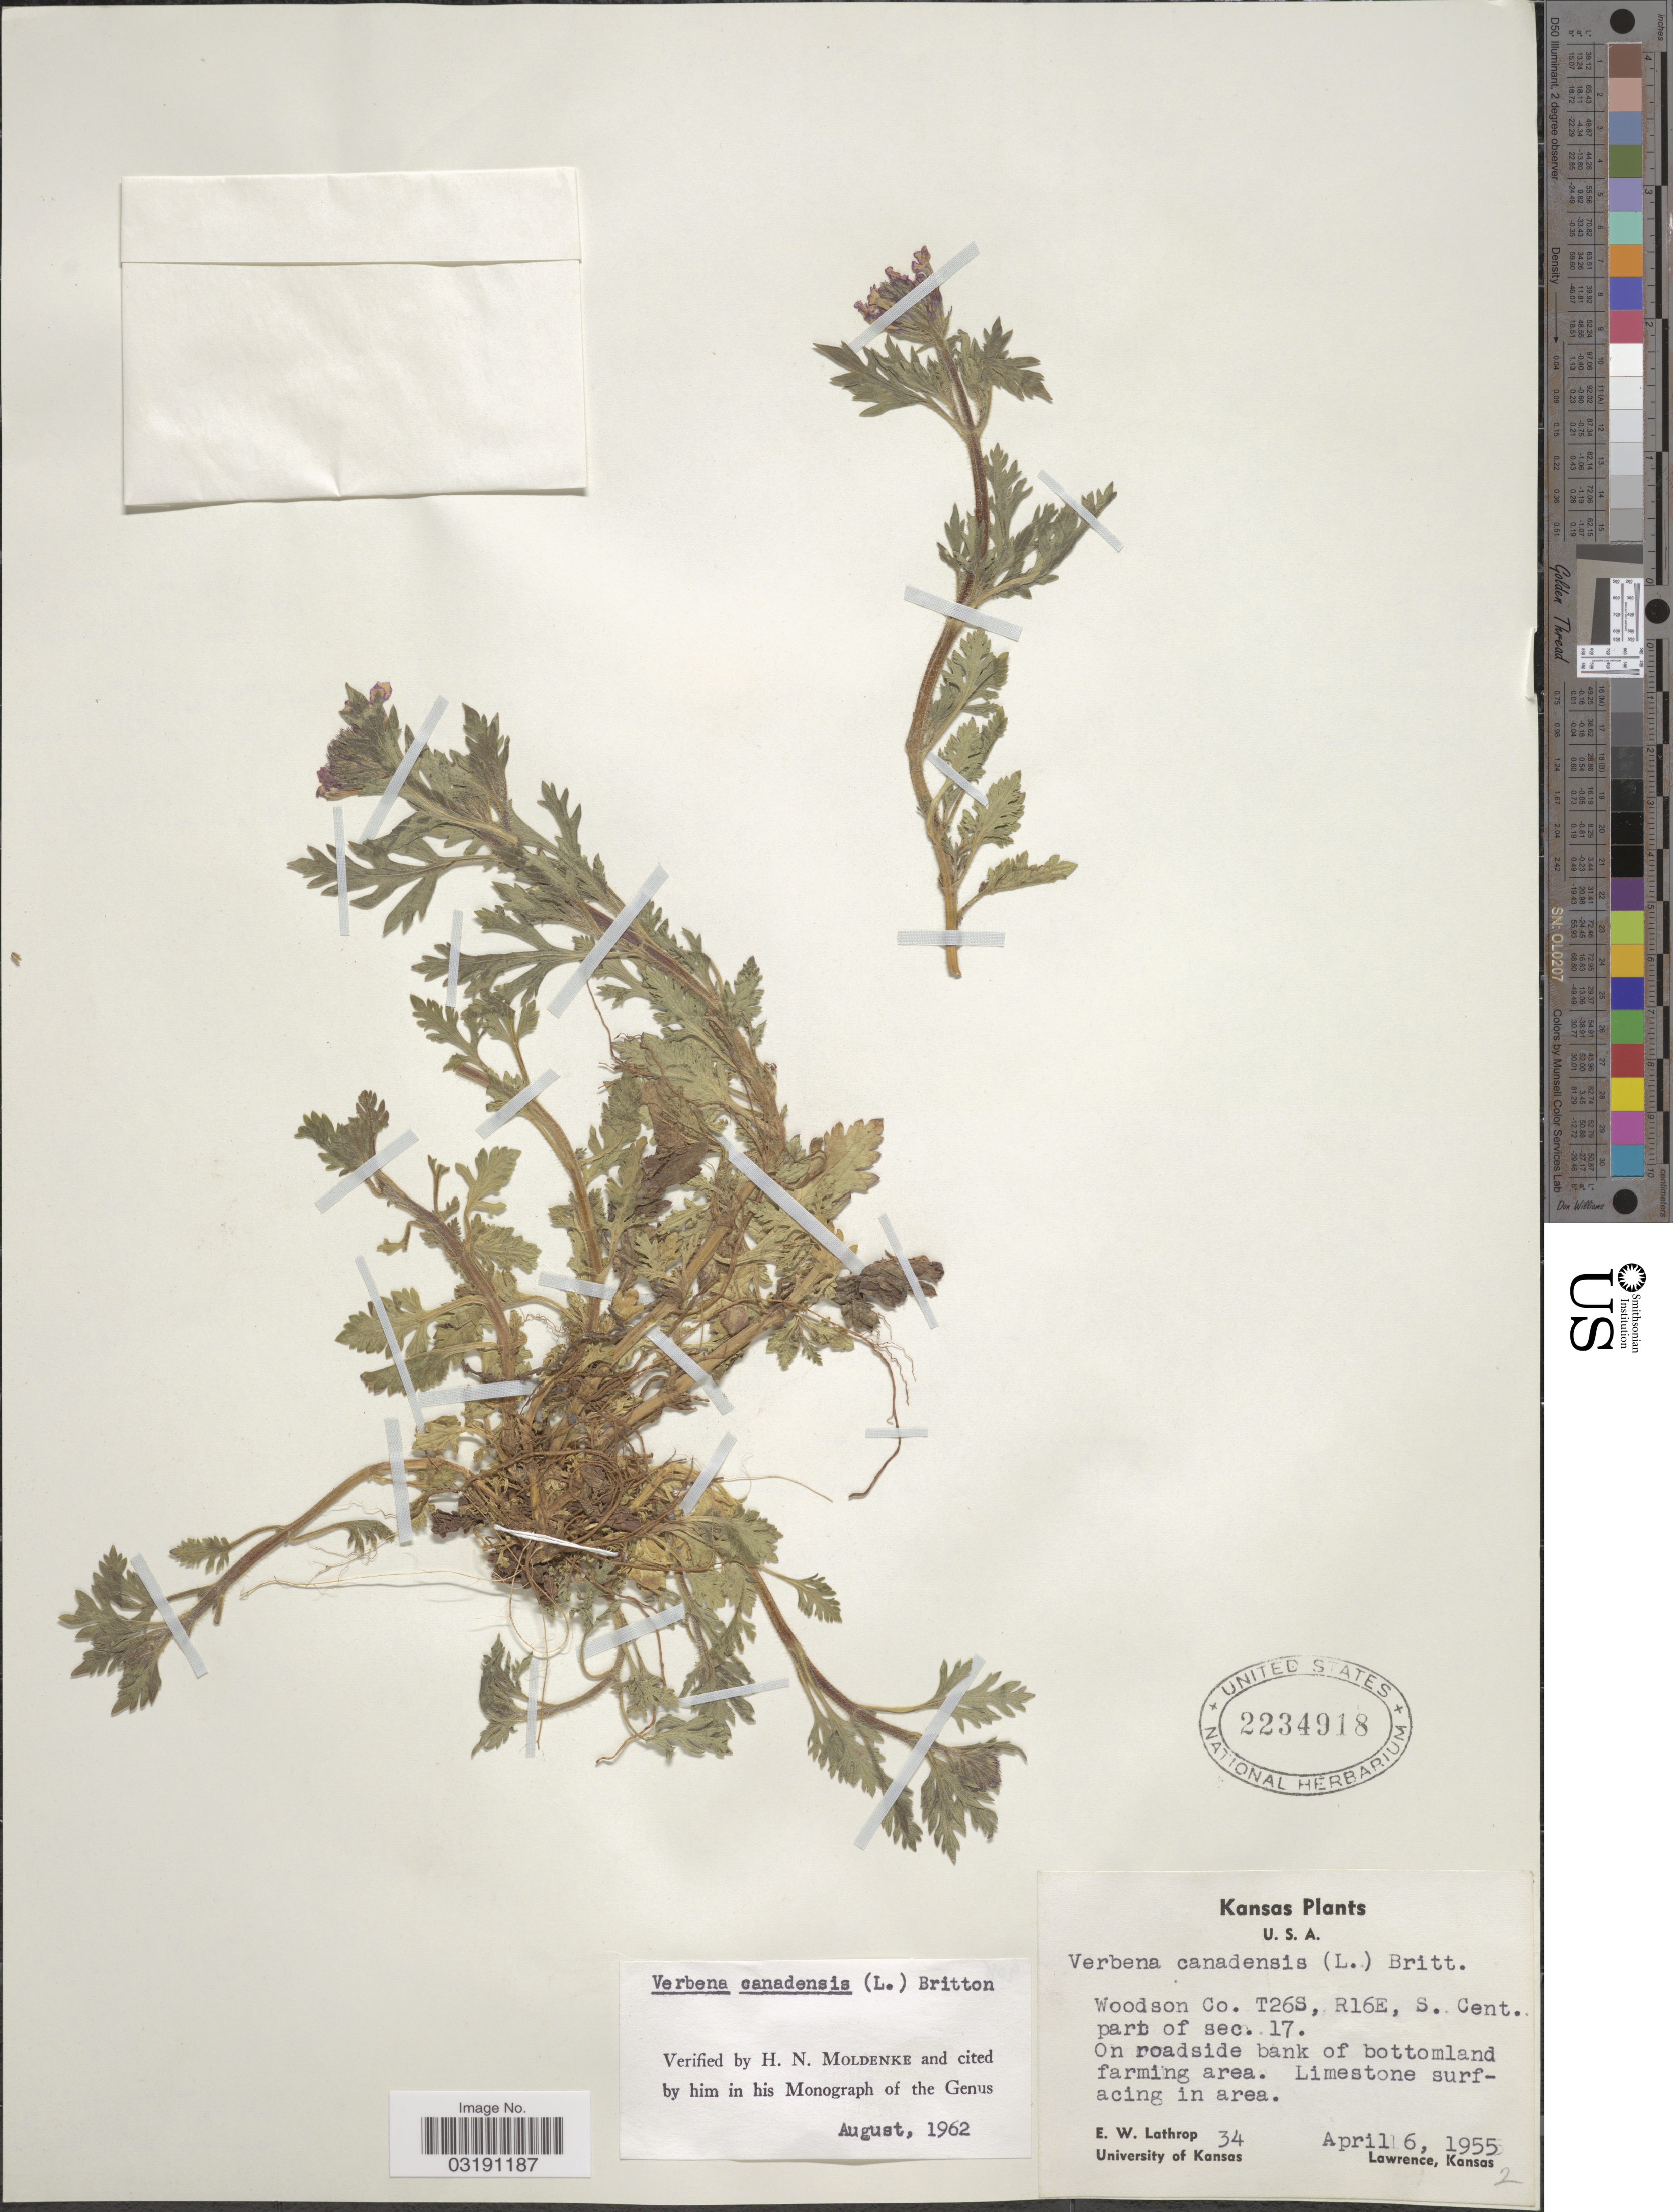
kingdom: Plantae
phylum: Tracheophyta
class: Magnoliopsida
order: Lamiales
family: Verbenaceae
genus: Verbena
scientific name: Verbena canadensis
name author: (L.) Britton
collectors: E. W. Lathrop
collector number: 34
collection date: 1955-04-06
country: United States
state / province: Kansas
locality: Woodson Co. T26S, R16E, S. Cent. part of sec. 17. On roadside bank of bottomland farming area. Limestone surfacing in area. Lawrence.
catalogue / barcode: US 2234918